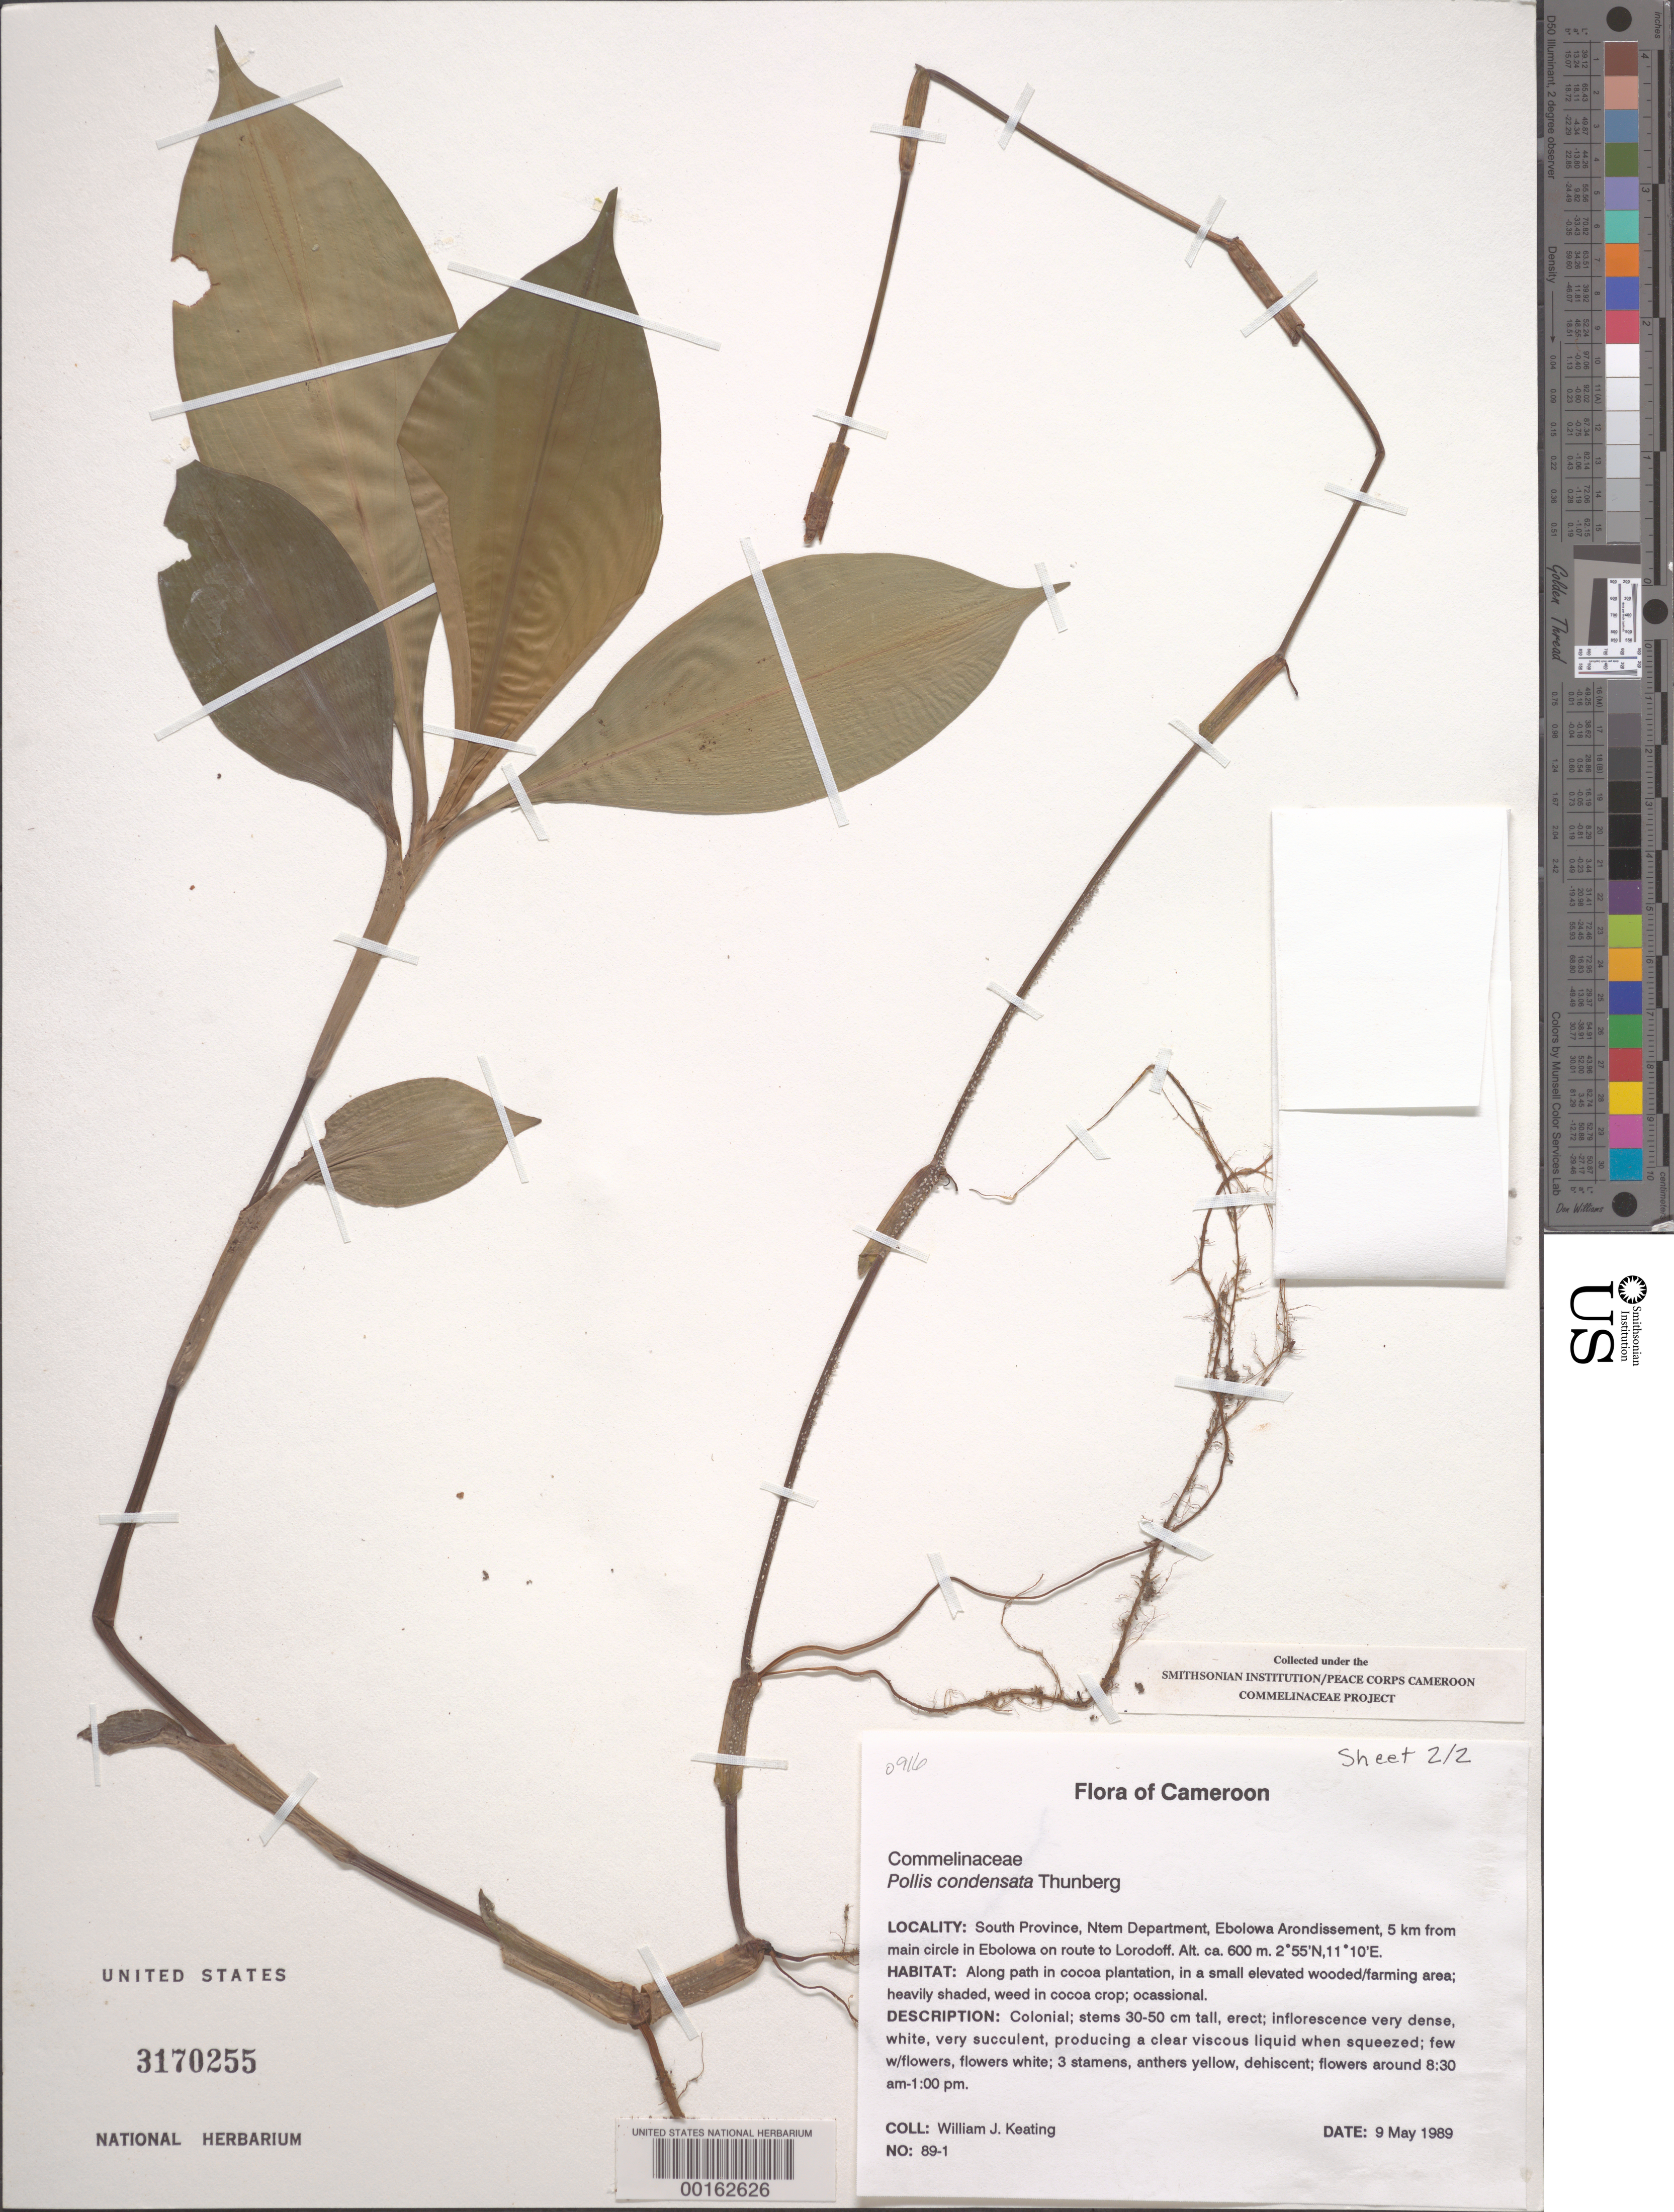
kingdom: Plantae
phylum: Tracheophyta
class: Liliopsida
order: Commelinales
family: Commelinaceae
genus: Pollia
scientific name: Pollia condensata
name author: C.B. Clarke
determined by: Faden, Robert B., (US), Smithsonian Institution - National Museum of Natural History (UNITED STATES)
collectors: W. Keating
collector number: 89-1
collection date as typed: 09 May 1989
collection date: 1989-05-09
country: Cameroon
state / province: Sud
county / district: Ntem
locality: Ebolowa arrondissement, 5 km from main circle in ebolowa on route to lorodoff.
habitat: Along path cocoa plantation, sm wooded farming area, heavy shade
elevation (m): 600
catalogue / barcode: US 3170255